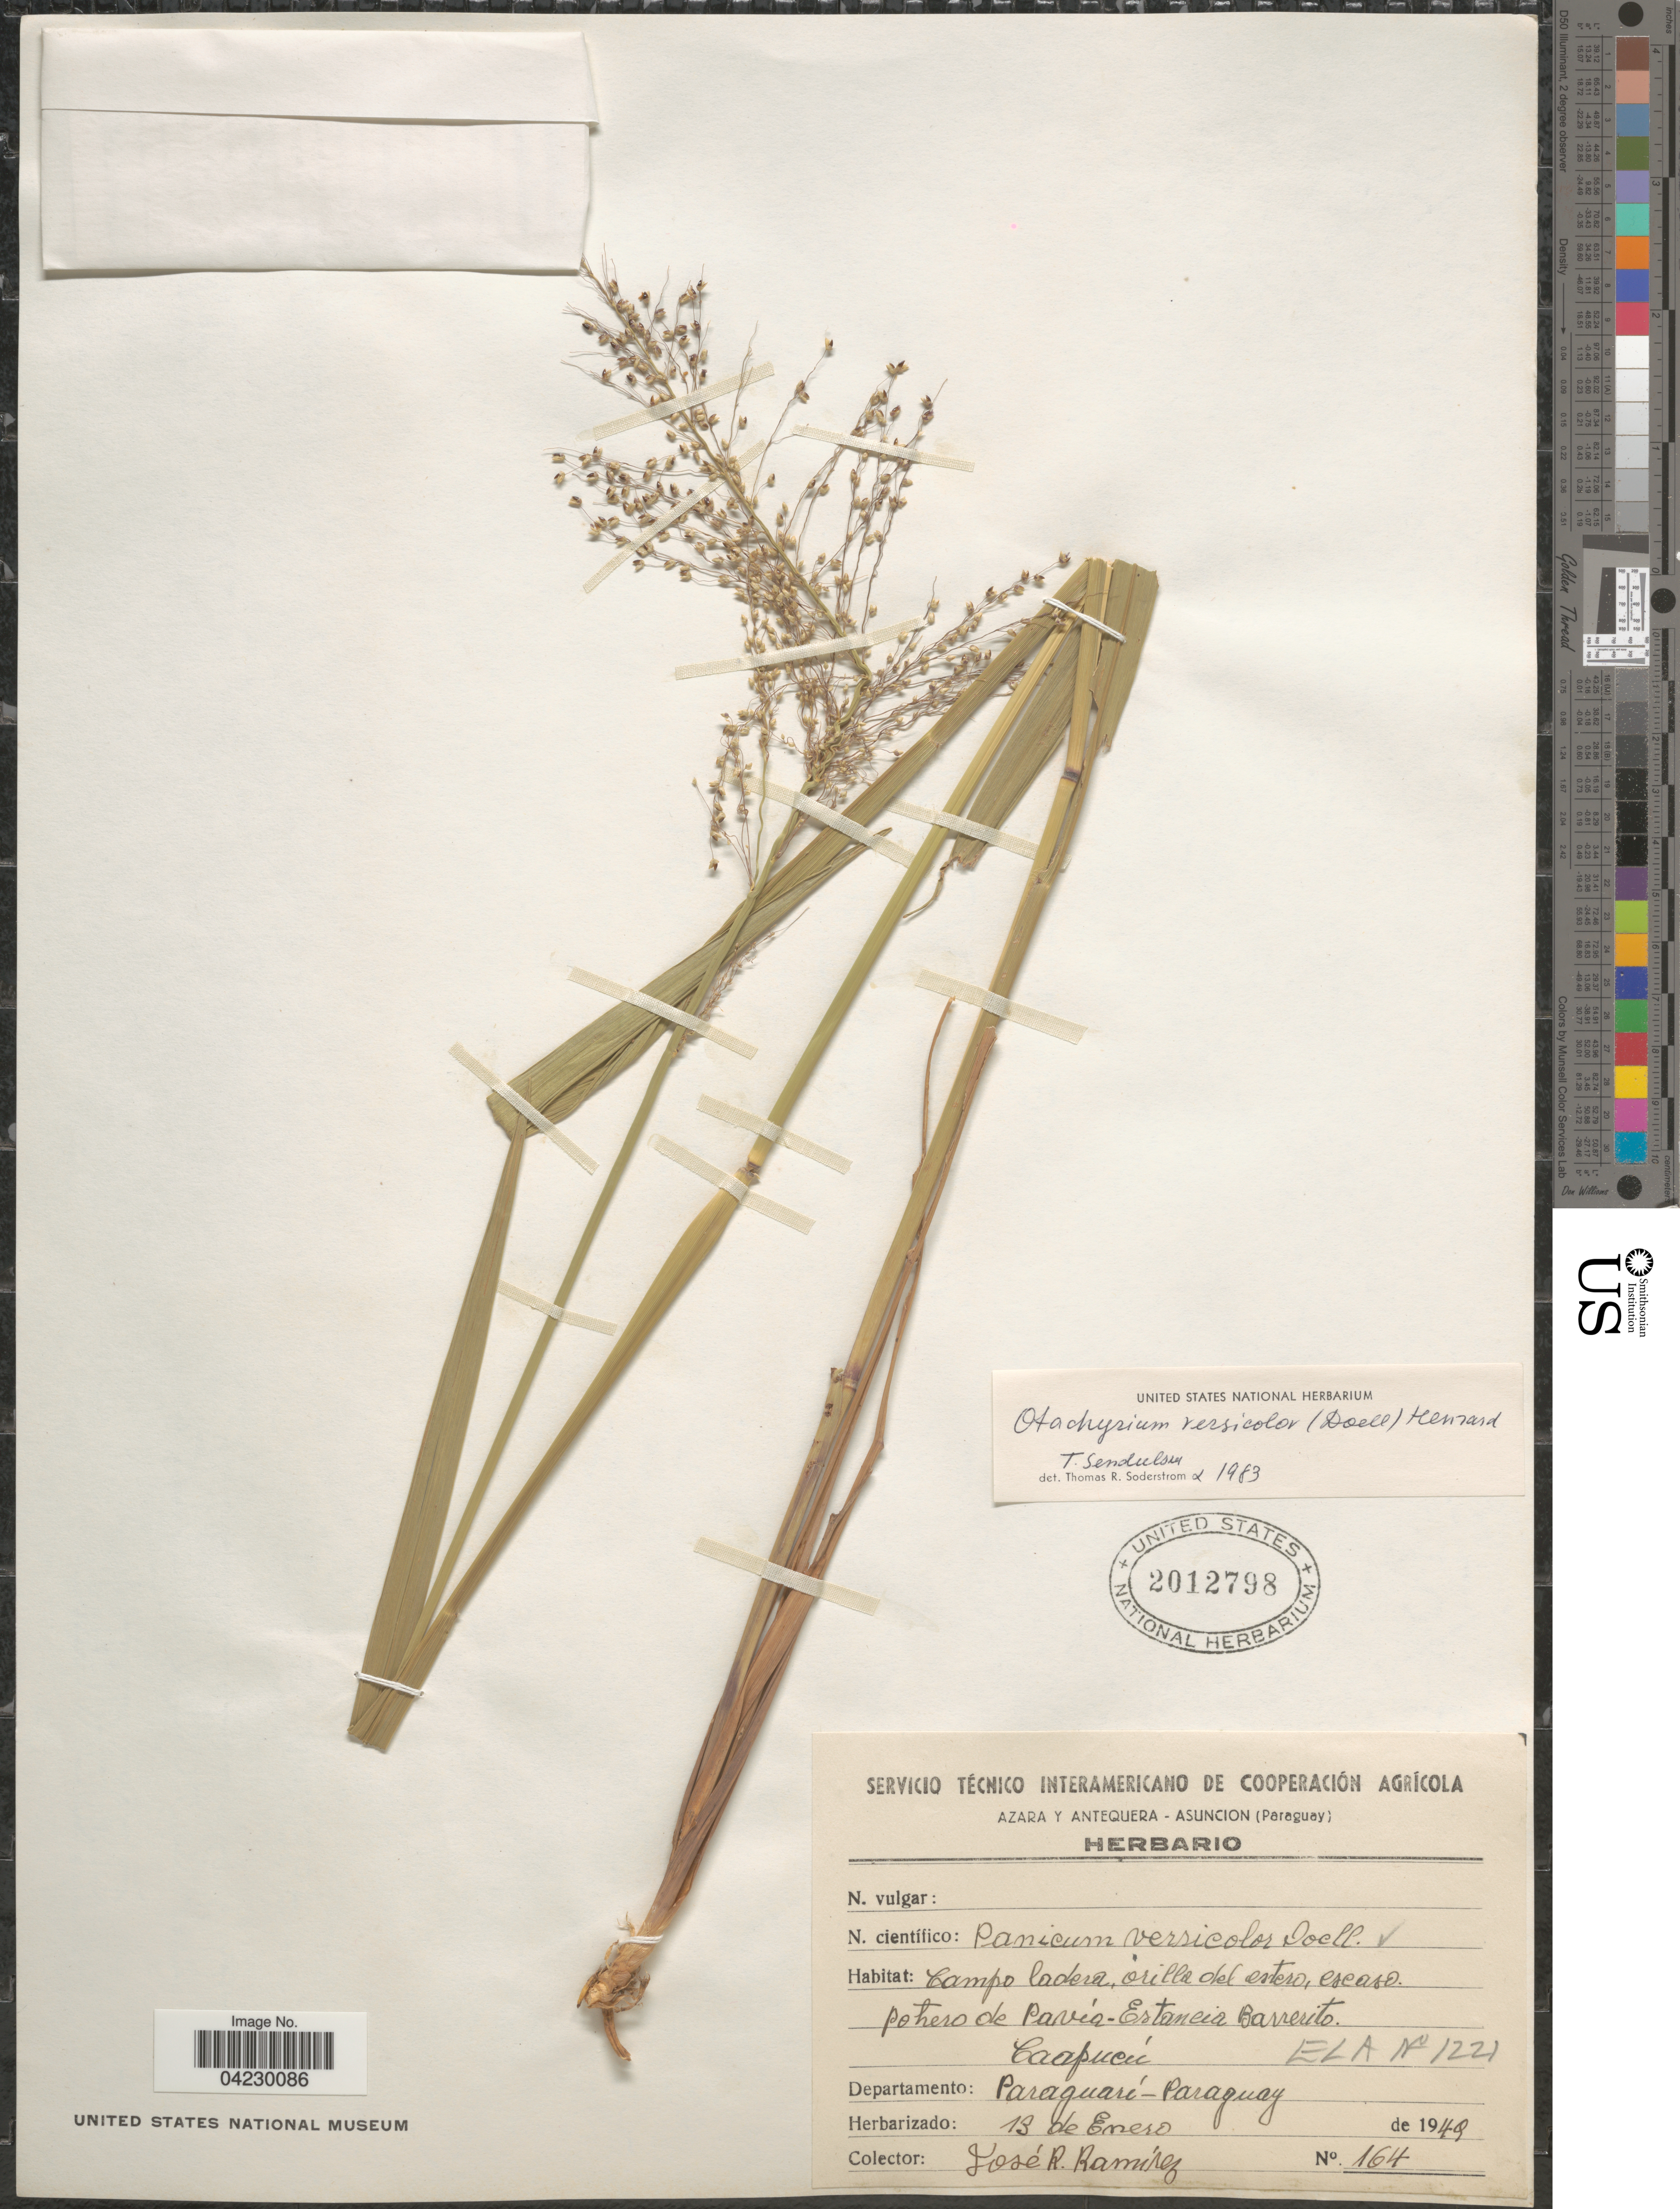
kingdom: Plantae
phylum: Tracheophyta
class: Liliopsida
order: Poales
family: Poaceae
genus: Otachyrium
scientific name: Otachyrium versicolor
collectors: J. Ramírez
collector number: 164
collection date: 1949-01-13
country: Paraguay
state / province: Paraguari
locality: Campo ladera, orilla del estero, escaso. Potrero de Pavía-Estancia Barrerito. Caapucú. Departamento: Paraguarí.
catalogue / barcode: US 2012798